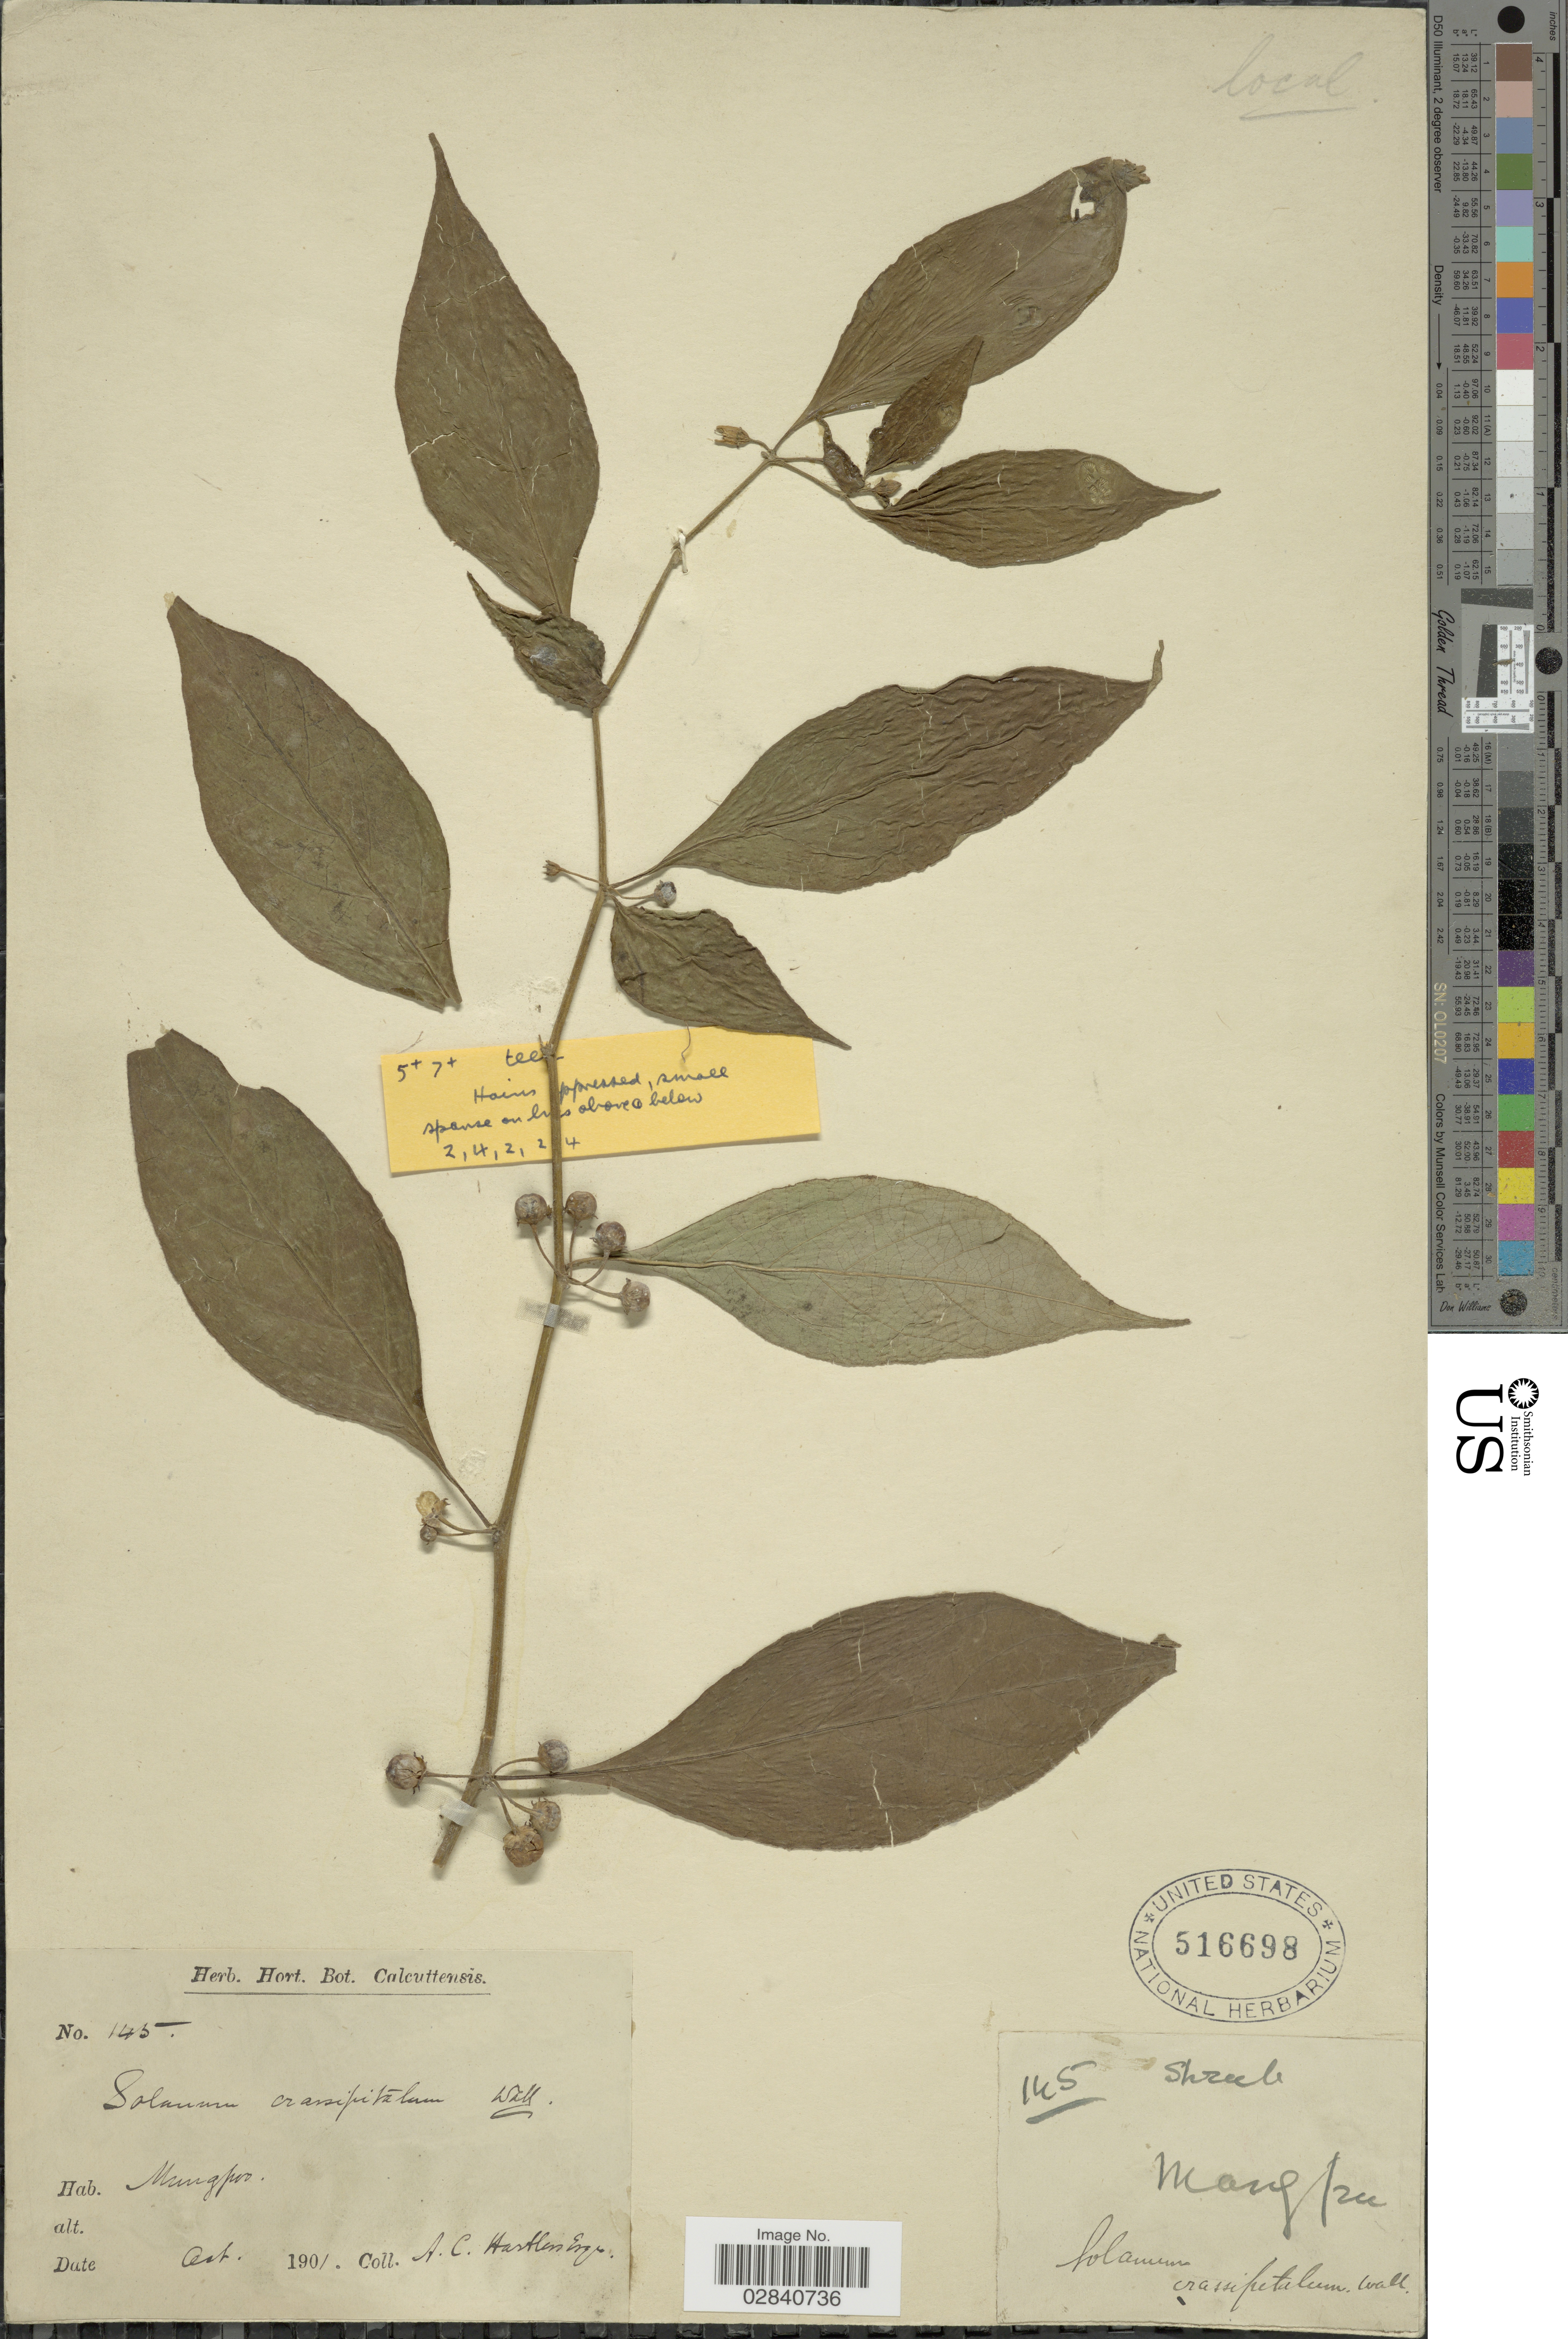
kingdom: Plantae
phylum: Tracheophyta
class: Magnoliopsida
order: Solanales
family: Solanaceae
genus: Lycianthes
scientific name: Lycianthes laevis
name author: (Dunal) Bitter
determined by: Knapp, S. D.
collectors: A. Hartlen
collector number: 145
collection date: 1901-10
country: India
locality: Mungpoo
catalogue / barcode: US 516698